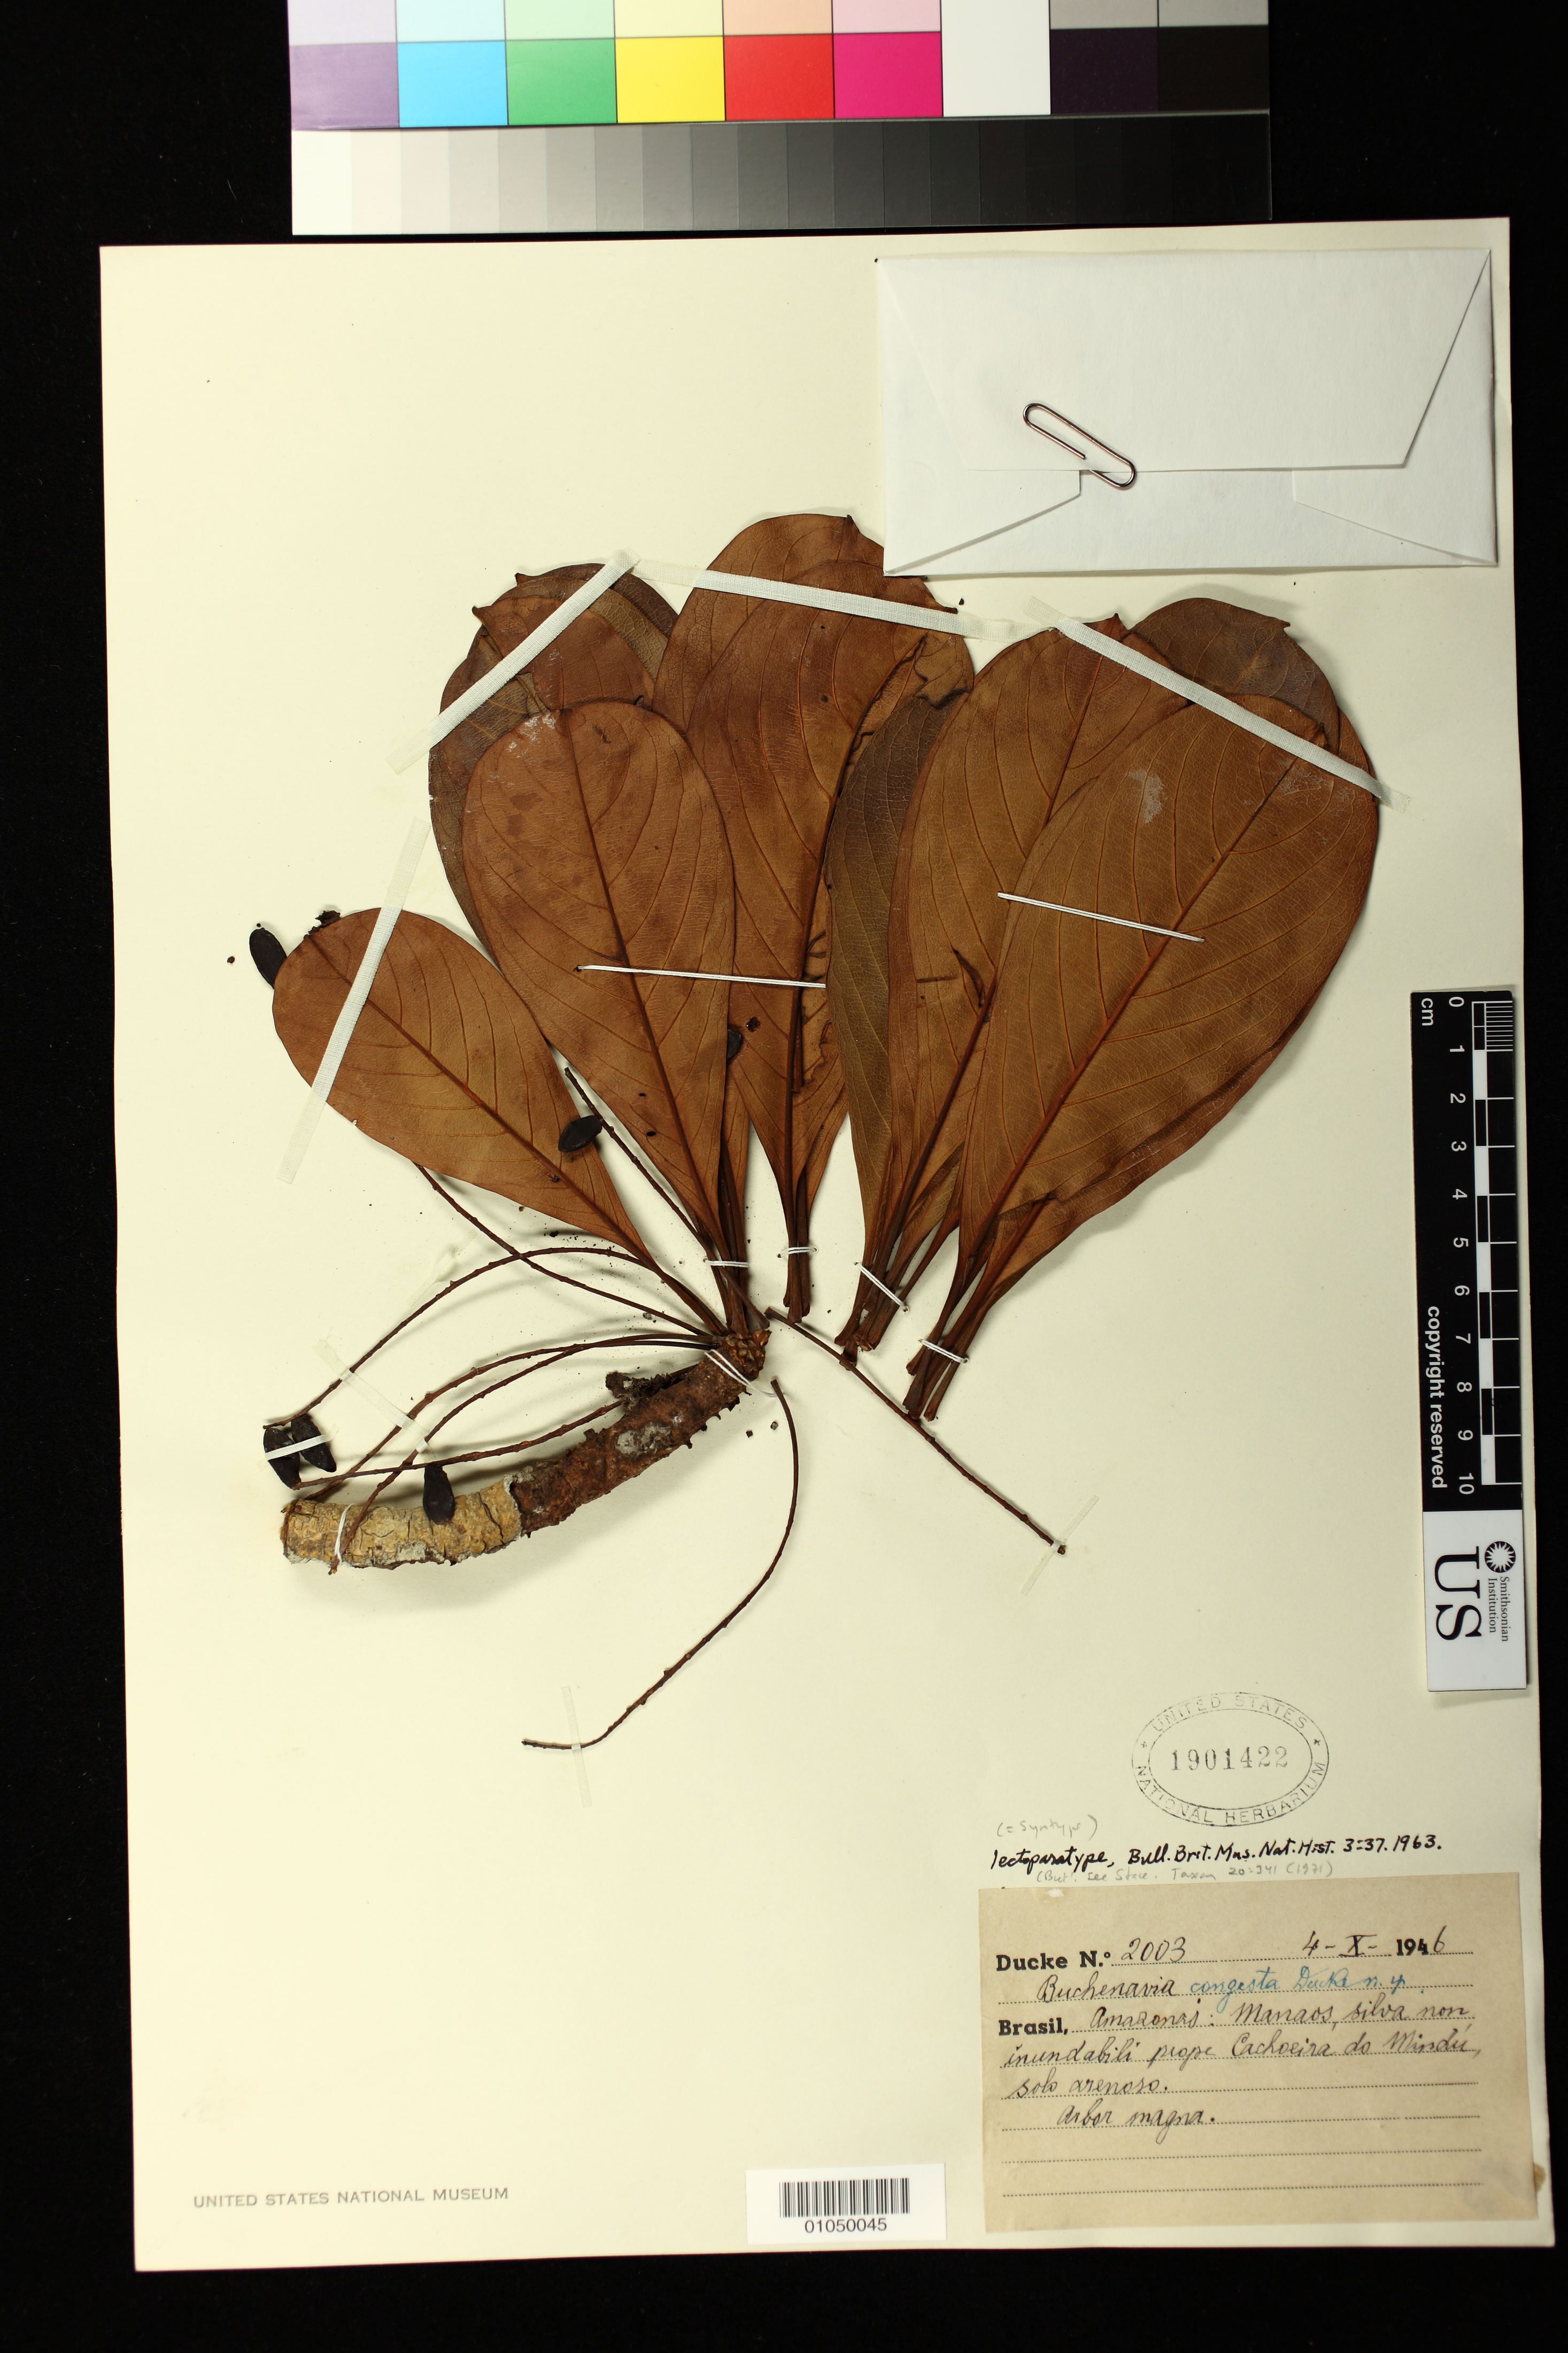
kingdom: Plantae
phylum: Tracheophyta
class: Magnoliopsida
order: Myrtales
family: Combretaceae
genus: Buchenavia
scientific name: Buchenavia congesta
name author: Ducke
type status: Isolectotype; Isosyntype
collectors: A. Ducke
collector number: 2003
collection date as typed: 04 Oct 1946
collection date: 1946-10-04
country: Brazil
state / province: Amazonas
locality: Manaos.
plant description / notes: This sheet is isolectotype according to Stace, Taxon 20: 341 (1971) (superseding previous lectotypification on Ducke 1645 but dubiously supersedable under ICBN Art. 9.17?).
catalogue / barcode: US 1901422